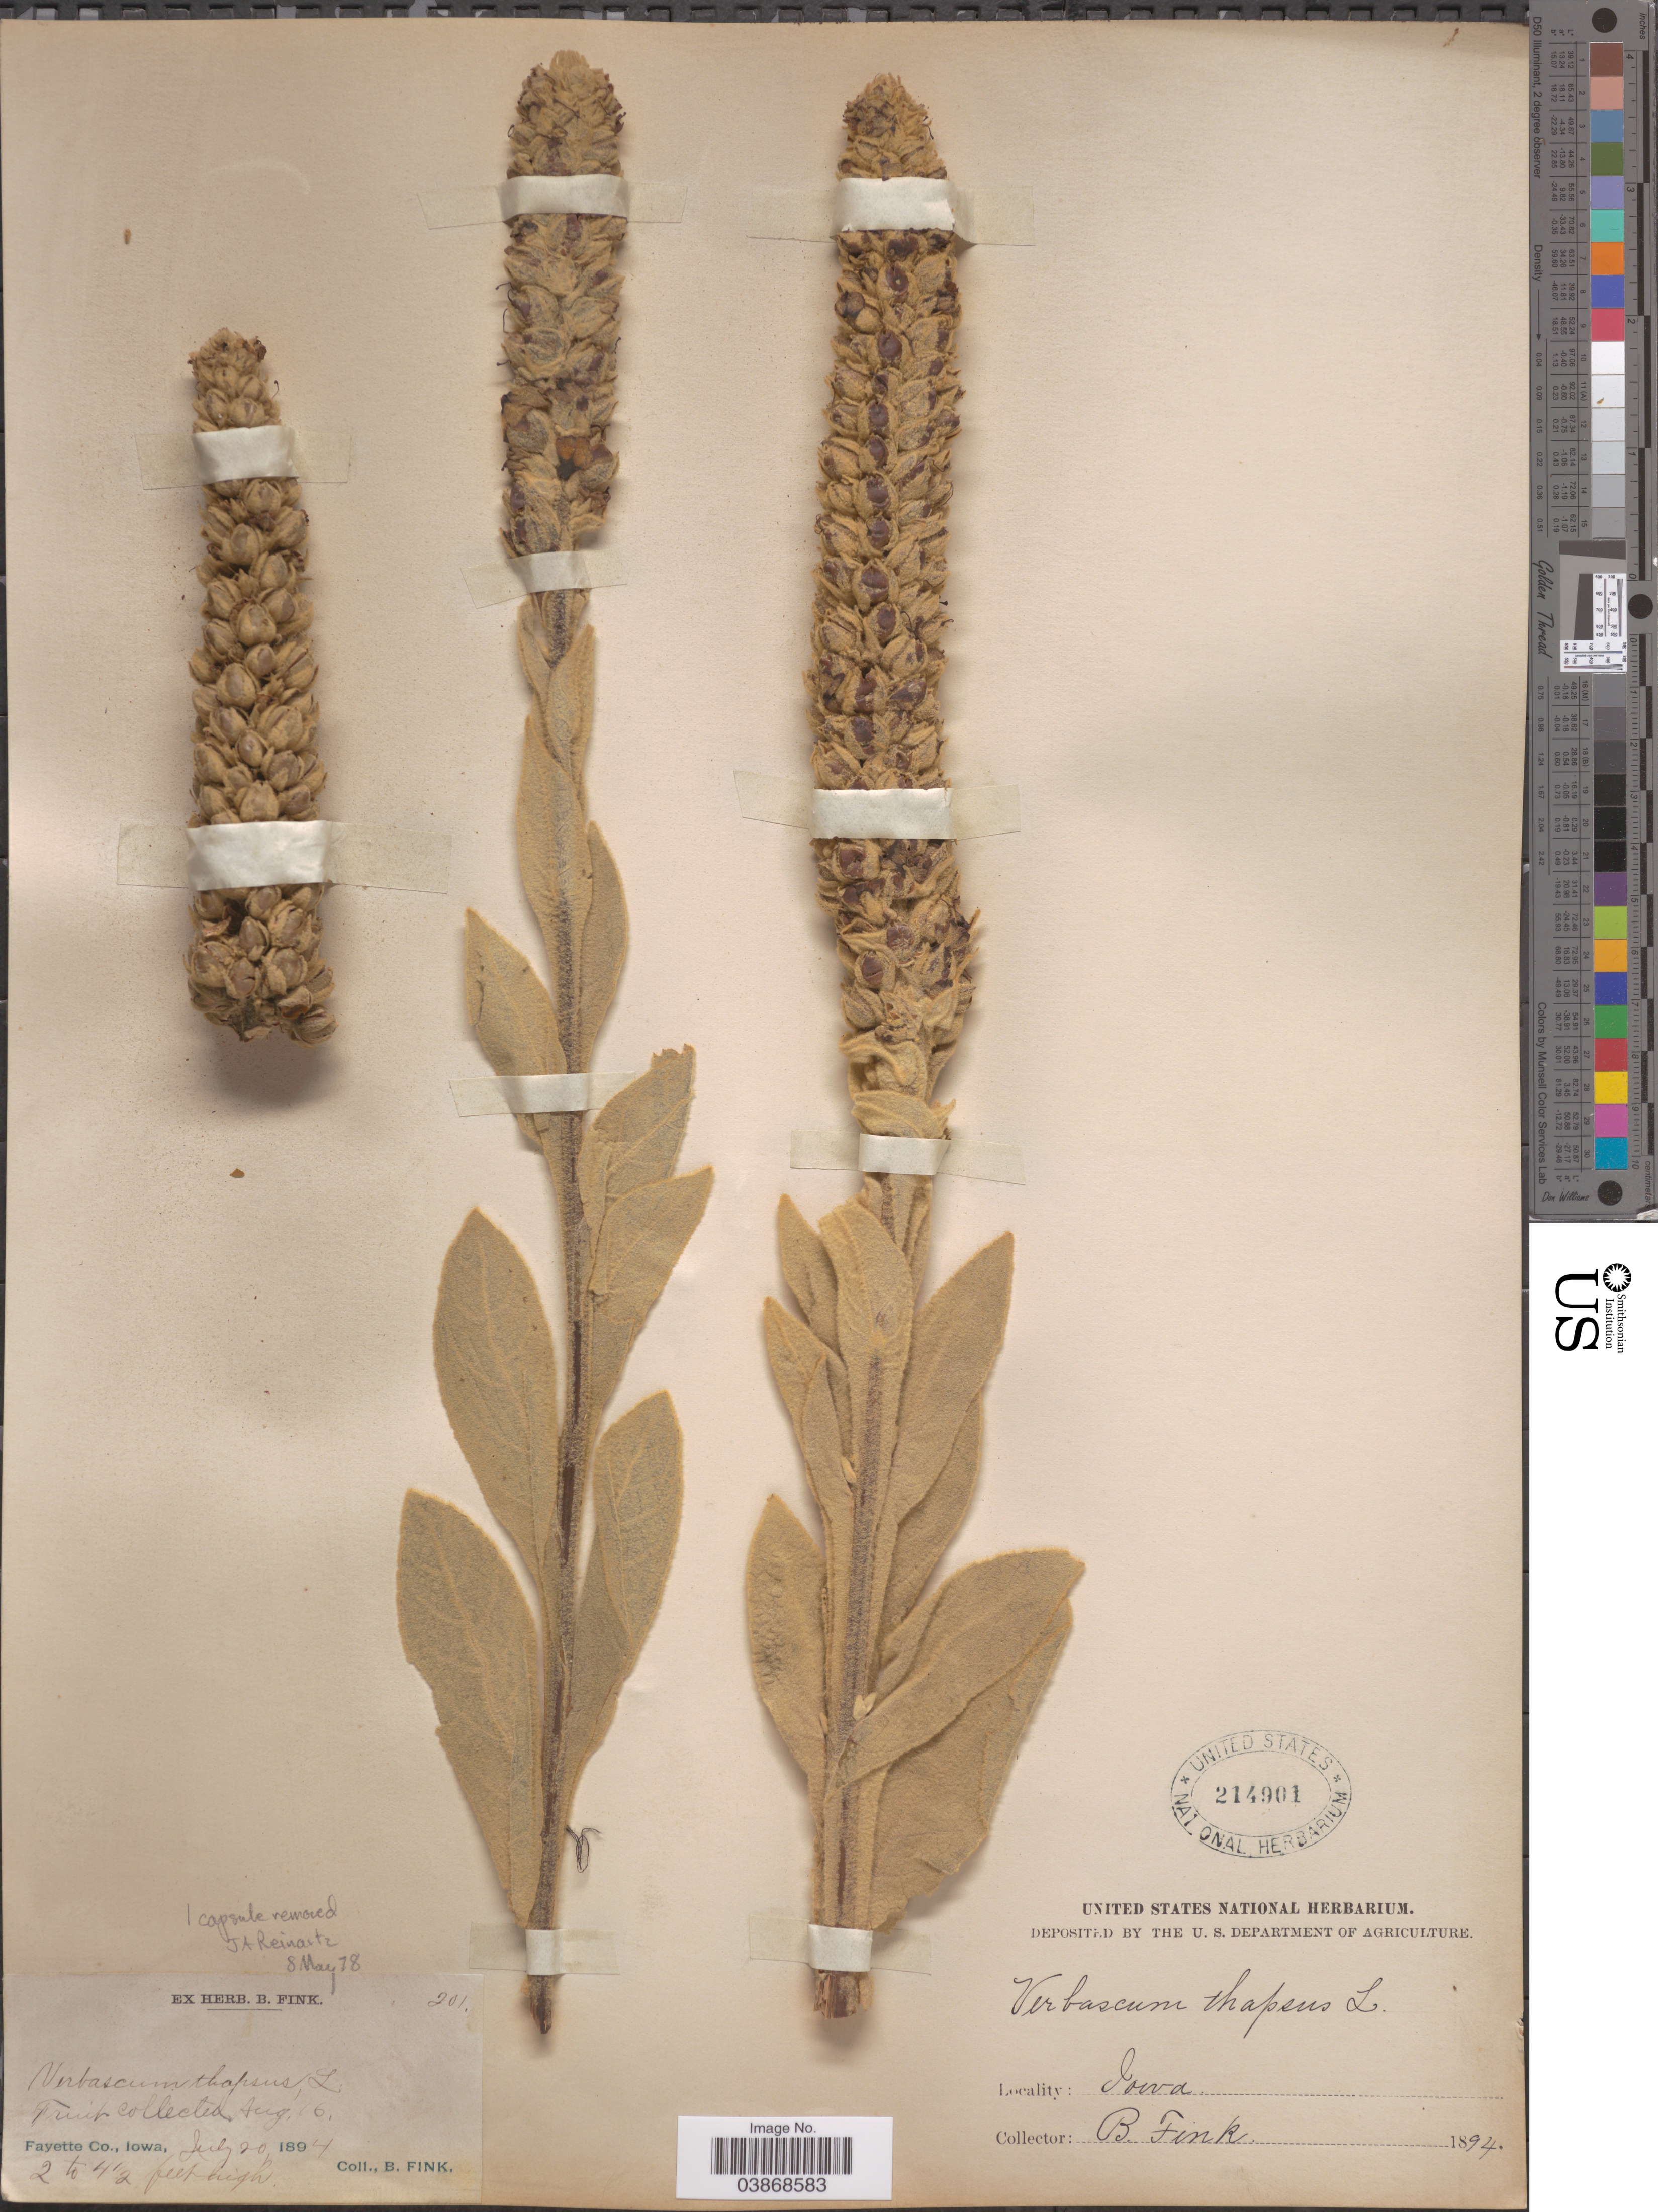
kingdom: Plantae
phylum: Tracheophyta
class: Magnoliopsida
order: Lamiales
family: Scrophulariaceae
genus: Verbascum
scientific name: Verbascum thapsus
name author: L.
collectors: B. Fink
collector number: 201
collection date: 1894-07-20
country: United States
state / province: Iowa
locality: Fayette Co.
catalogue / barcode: US 214901